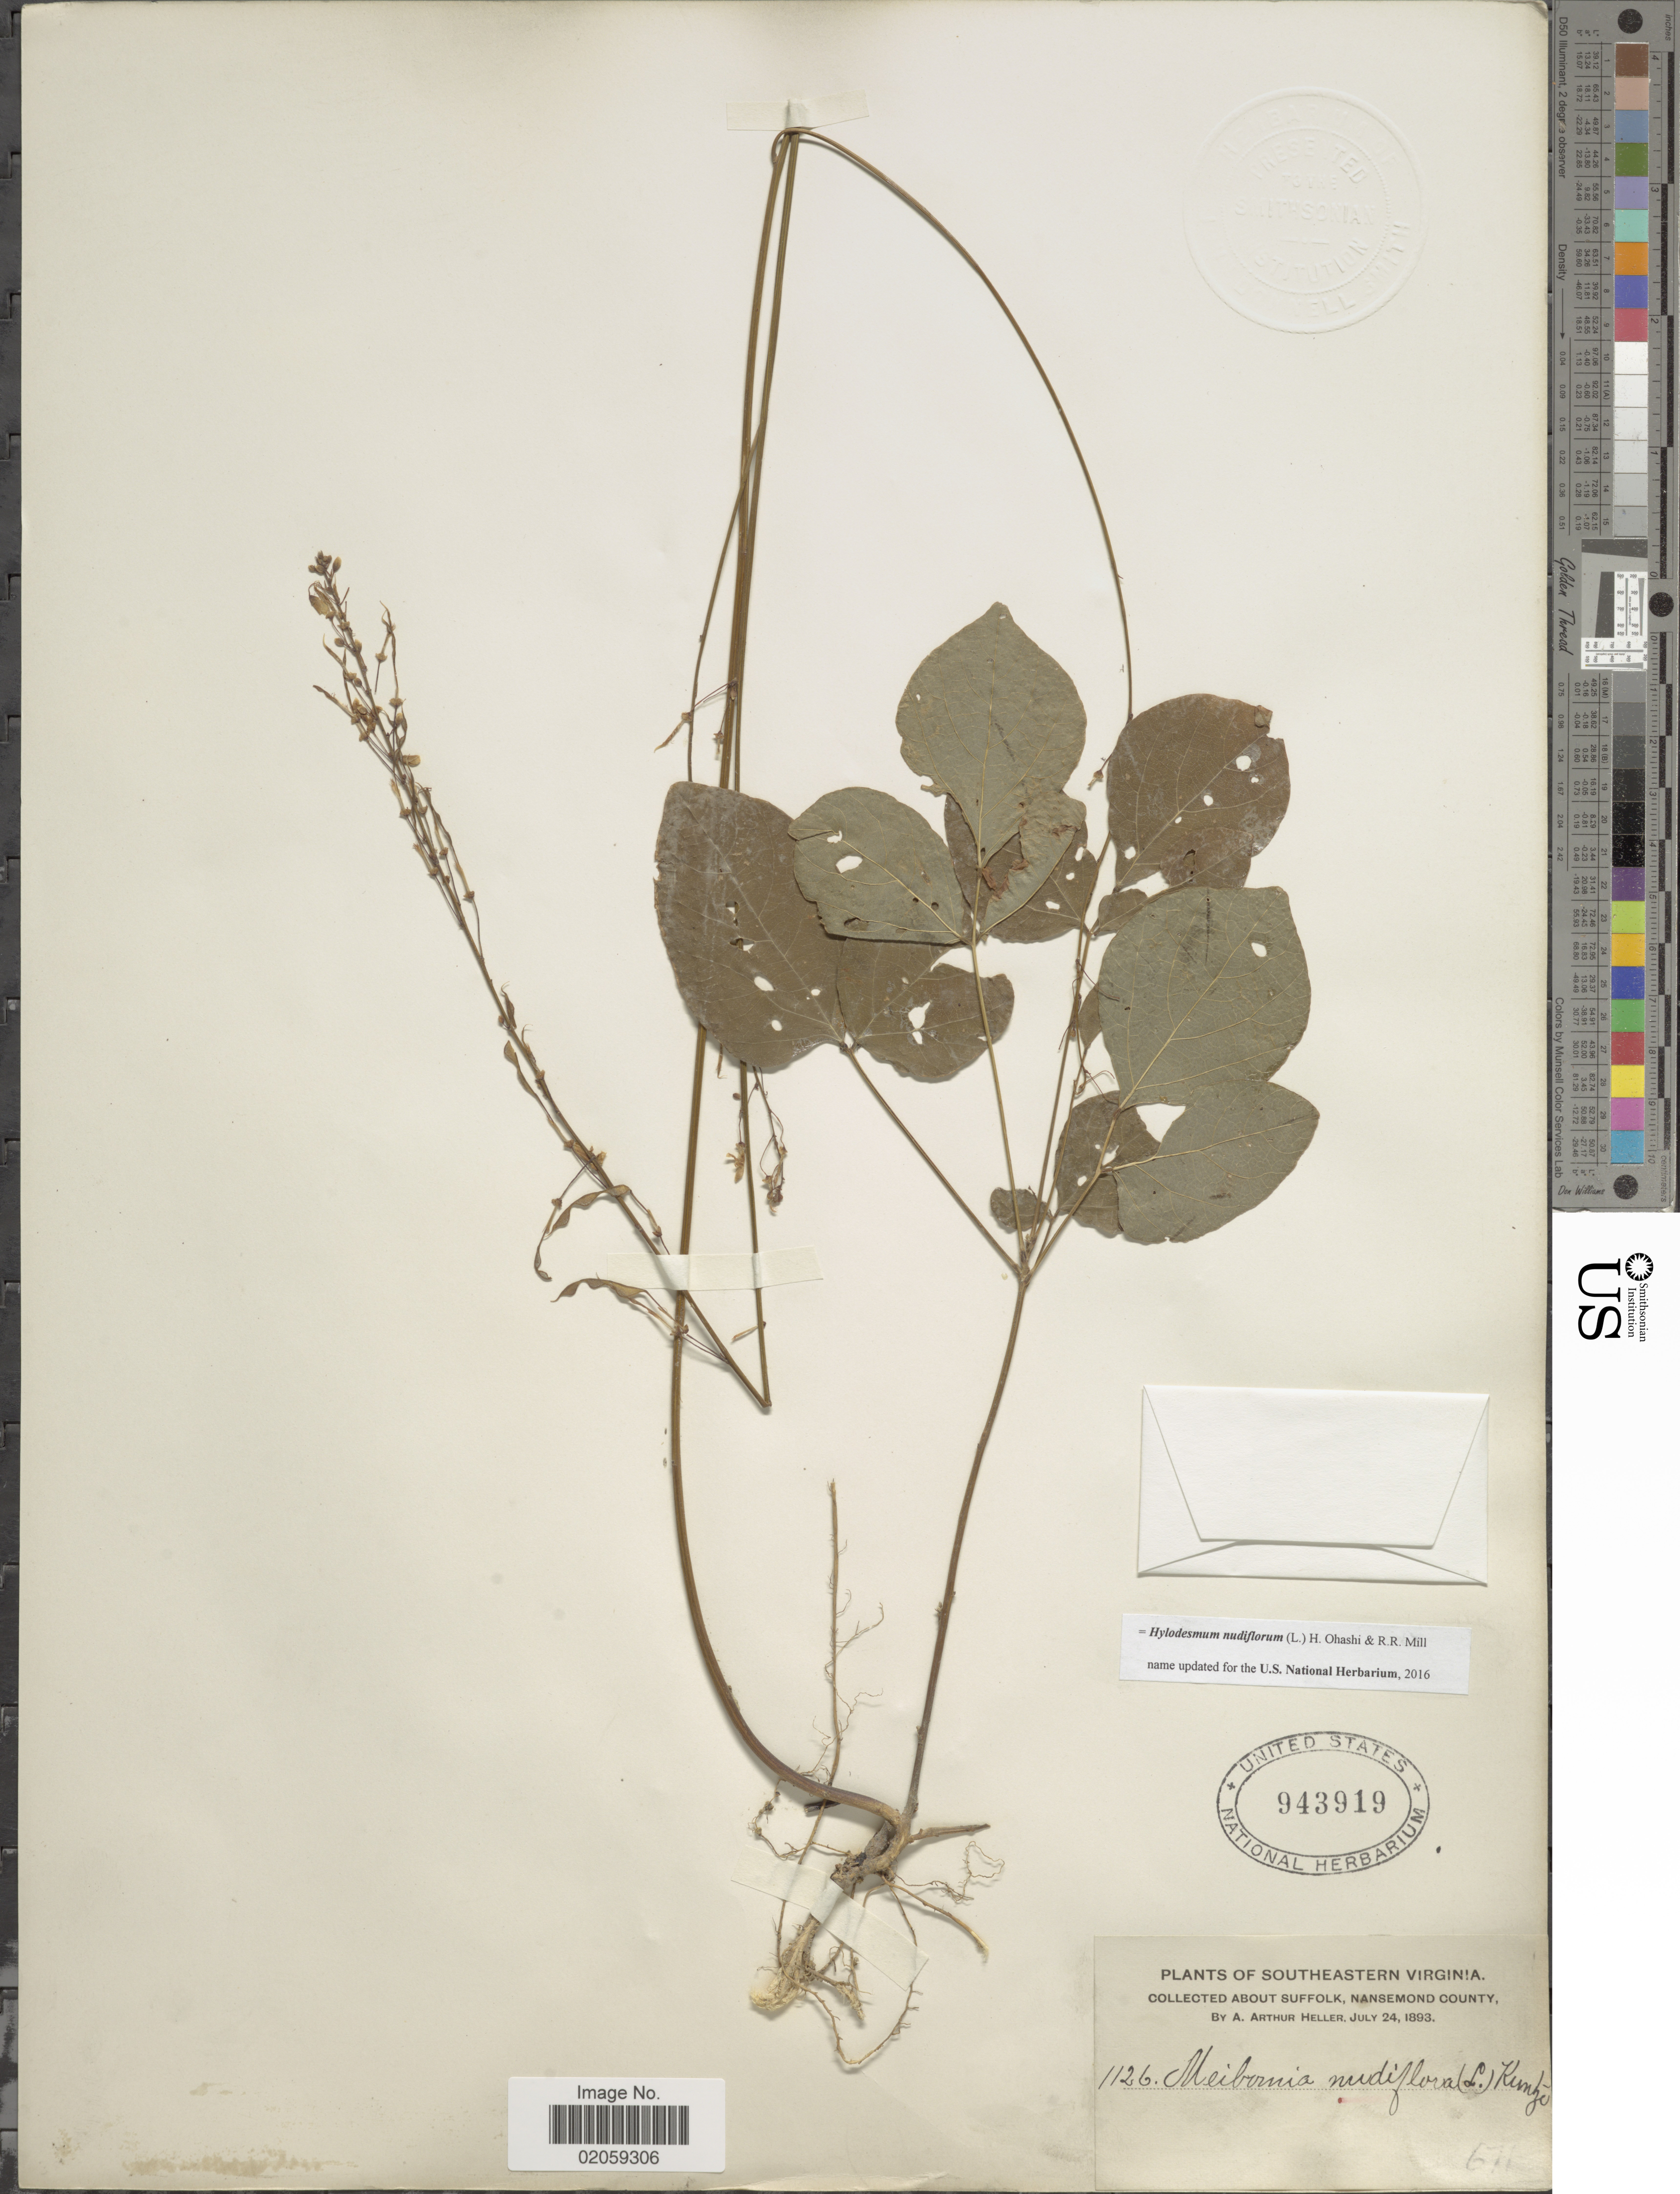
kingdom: Plantae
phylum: Tracheophyta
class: Magnoliopsida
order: Fabales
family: Fabaceae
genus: Hylodesmum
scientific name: Hylodesmum nudiflorum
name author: (L.) H. Ohashi & R.R. Mill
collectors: A. A. Heller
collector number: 1126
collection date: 1893-07-24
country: United States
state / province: Virginia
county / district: City of Suffolk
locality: Southeastern Virginia, about Suffolk, Mansemond County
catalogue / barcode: US 943919